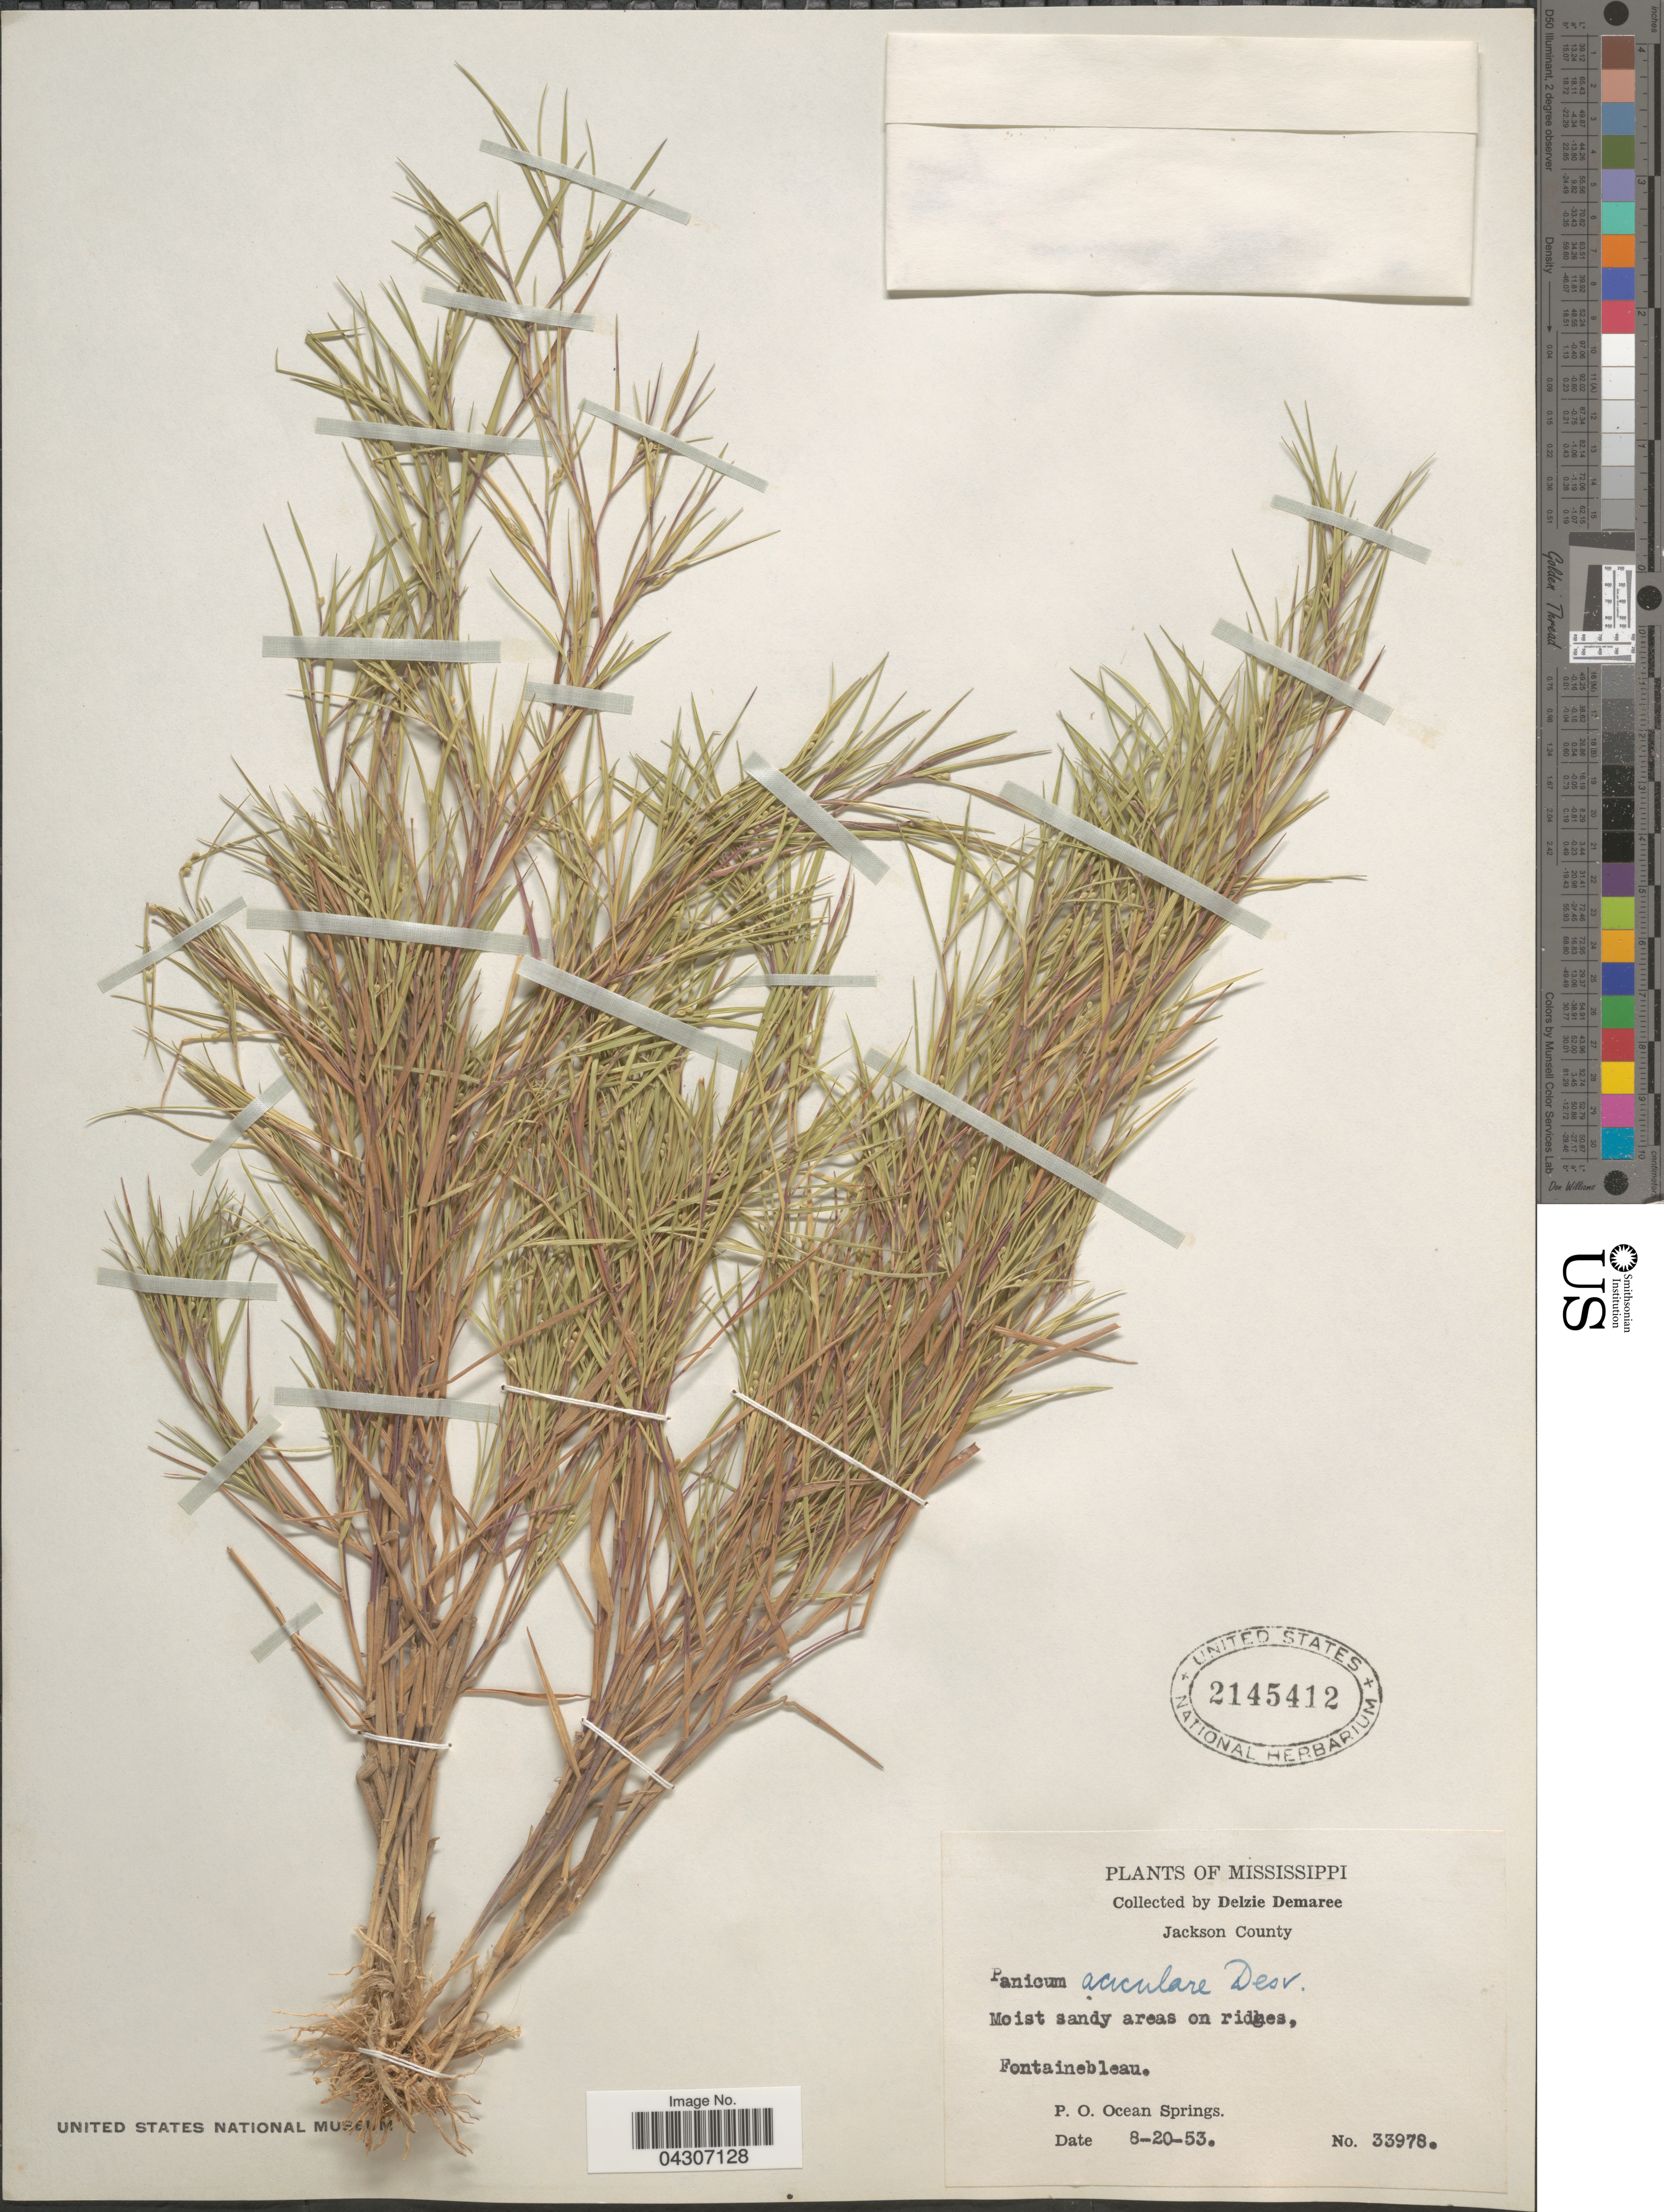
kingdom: Plantae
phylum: Tracheophyta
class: Liliopsida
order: Poales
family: Poaceae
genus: Dichanthelium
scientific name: Dichanthelium aciculare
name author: (Desv. ex Poir.) Gould & C.A. Clark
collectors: D. Demaree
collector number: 33978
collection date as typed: Transcribed d/m/y: 20/8/53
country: United States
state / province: Mississippi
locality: Jackson County. Fontainebleau. P. O. Ocean Springs.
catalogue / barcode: US 2145412